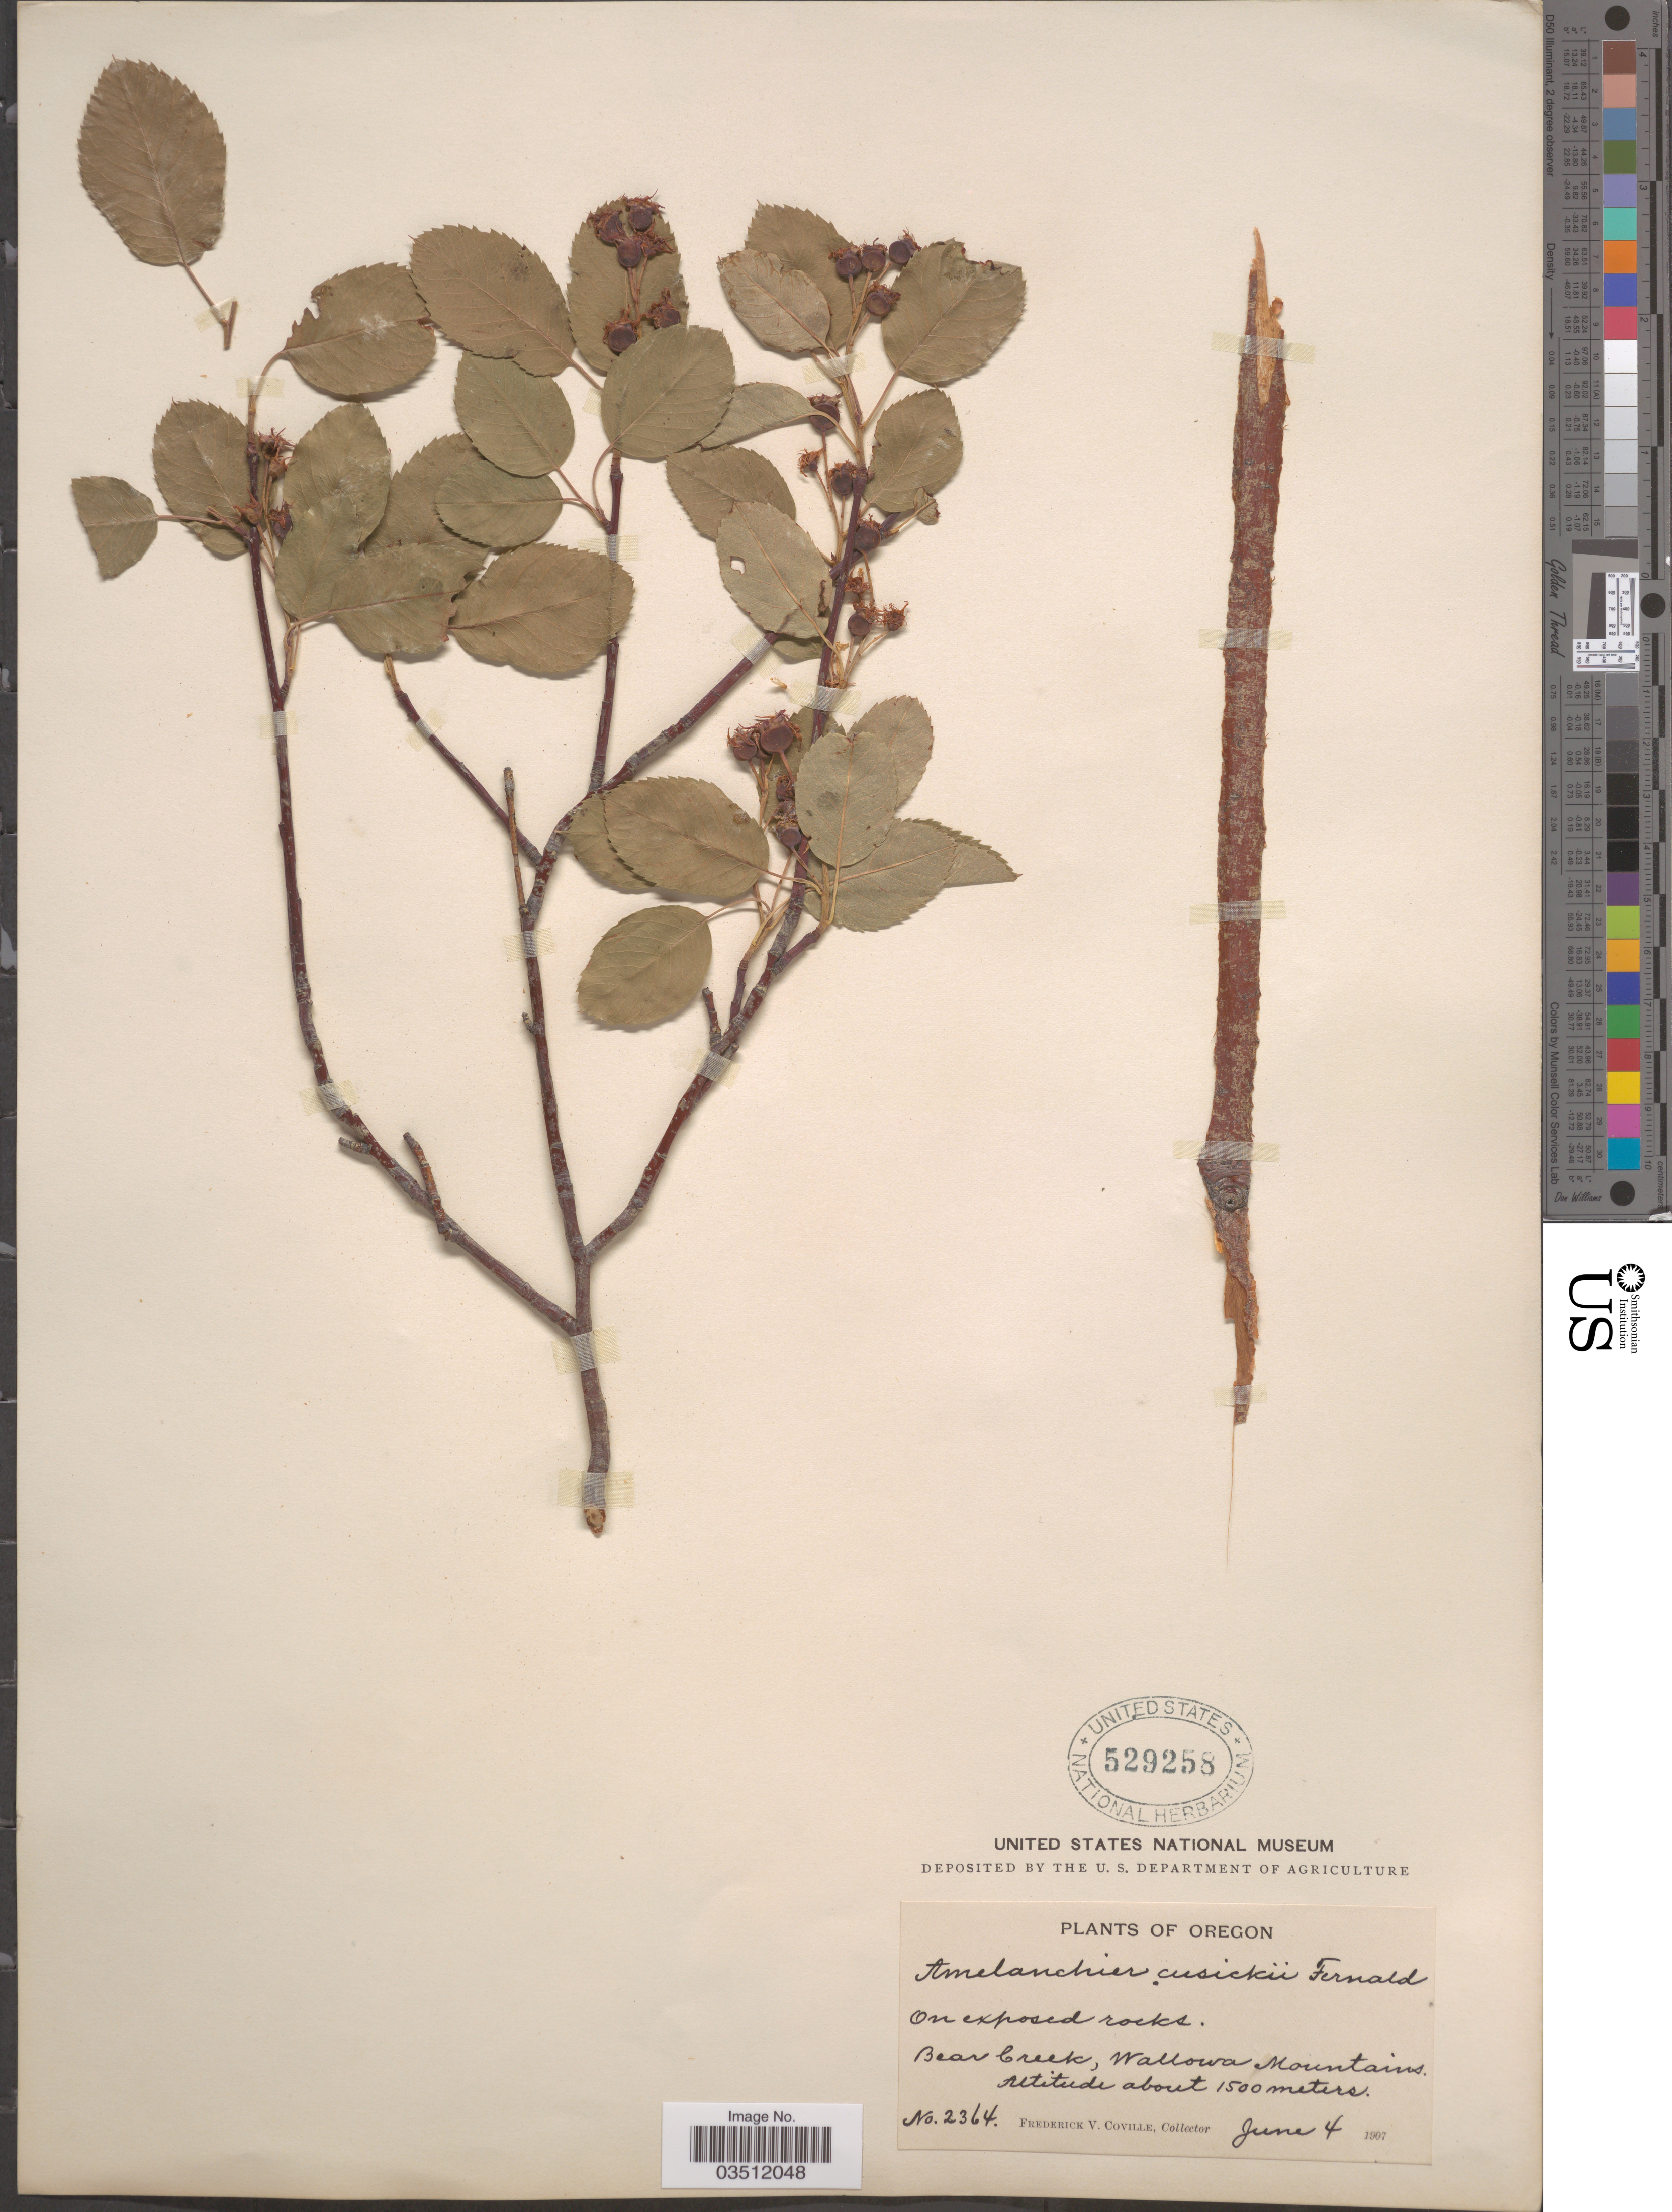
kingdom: Plantae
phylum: Tracheophyta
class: Magnoliopsida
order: Rosales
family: Rosaceae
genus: Amelanchier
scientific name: Amelanchier cusickii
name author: Fernald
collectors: F. V. Coville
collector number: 2364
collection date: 1907-06-04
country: United States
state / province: Oregon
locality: On exposed rocks. Bear Creek, Wallowa Mountains.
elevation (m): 1500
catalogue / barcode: US 529258